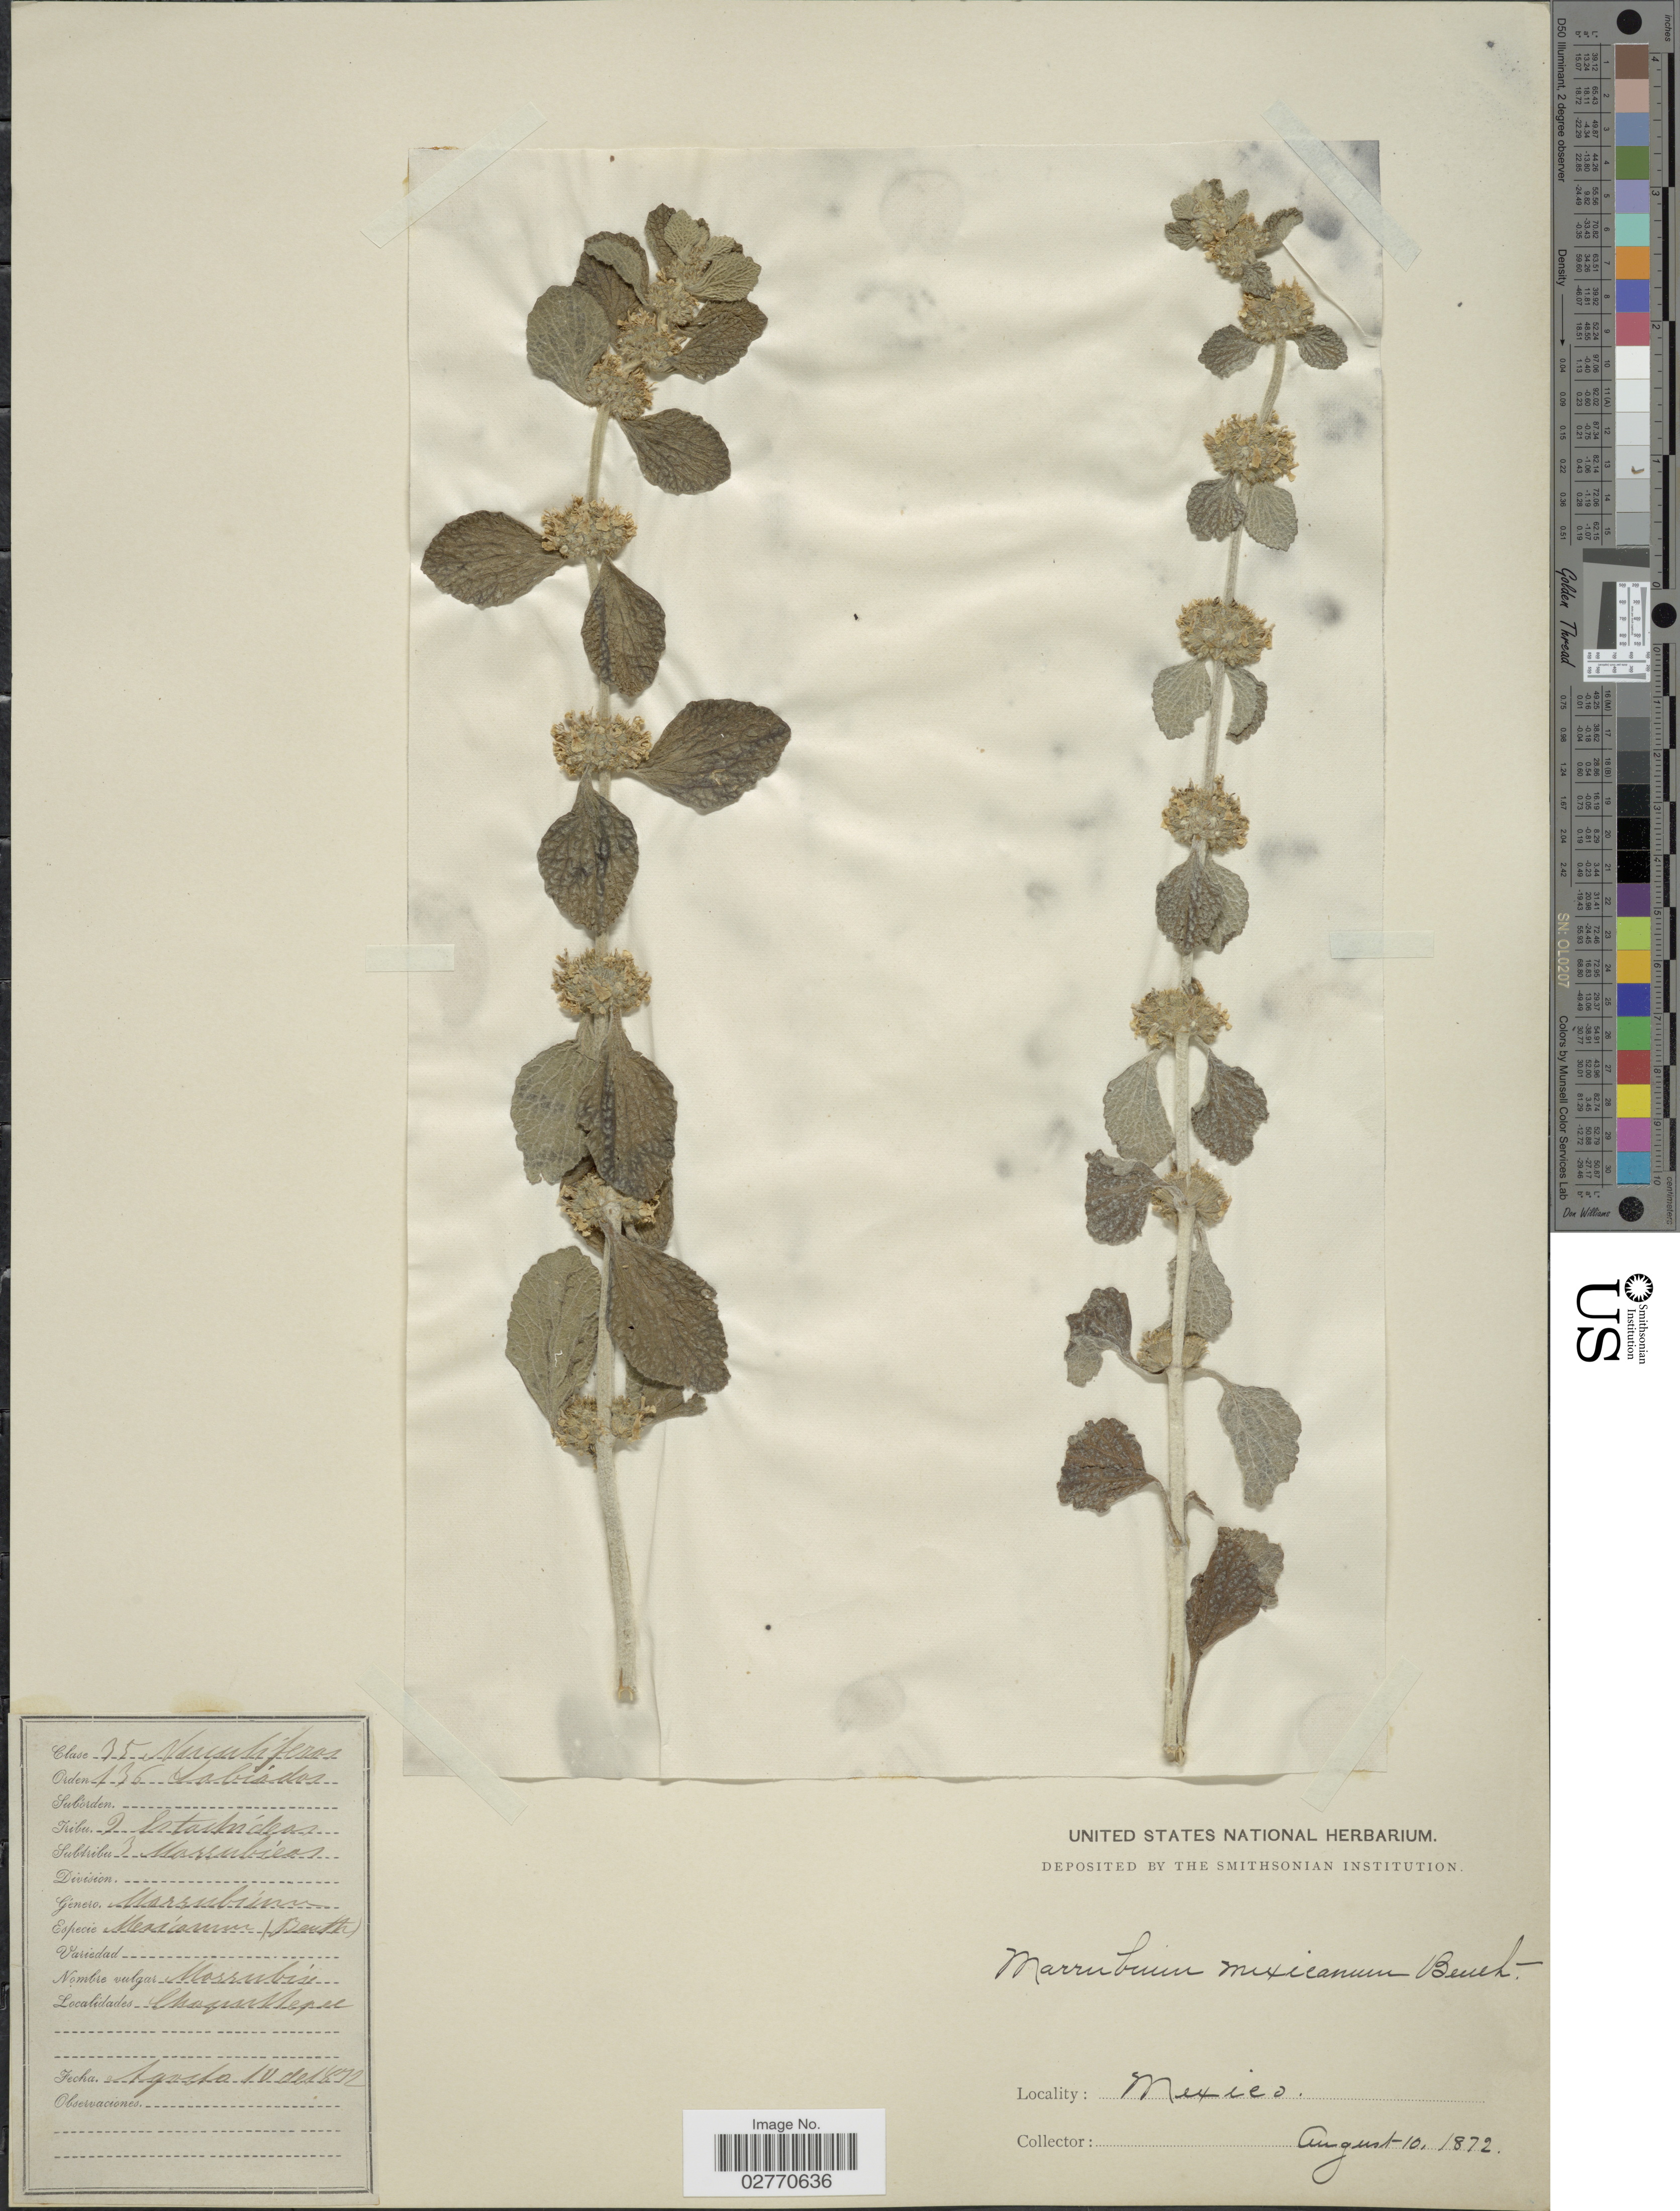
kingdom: Plantae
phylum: Tracheophyta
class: Magnoliopsida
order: Lamiales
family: Lamiaceae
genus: Marrubium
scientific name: Marrubium vulgare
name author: L.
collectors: ex herb. United States National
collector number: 35?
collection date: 1872-08-10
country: Mexico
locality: Chapultepec